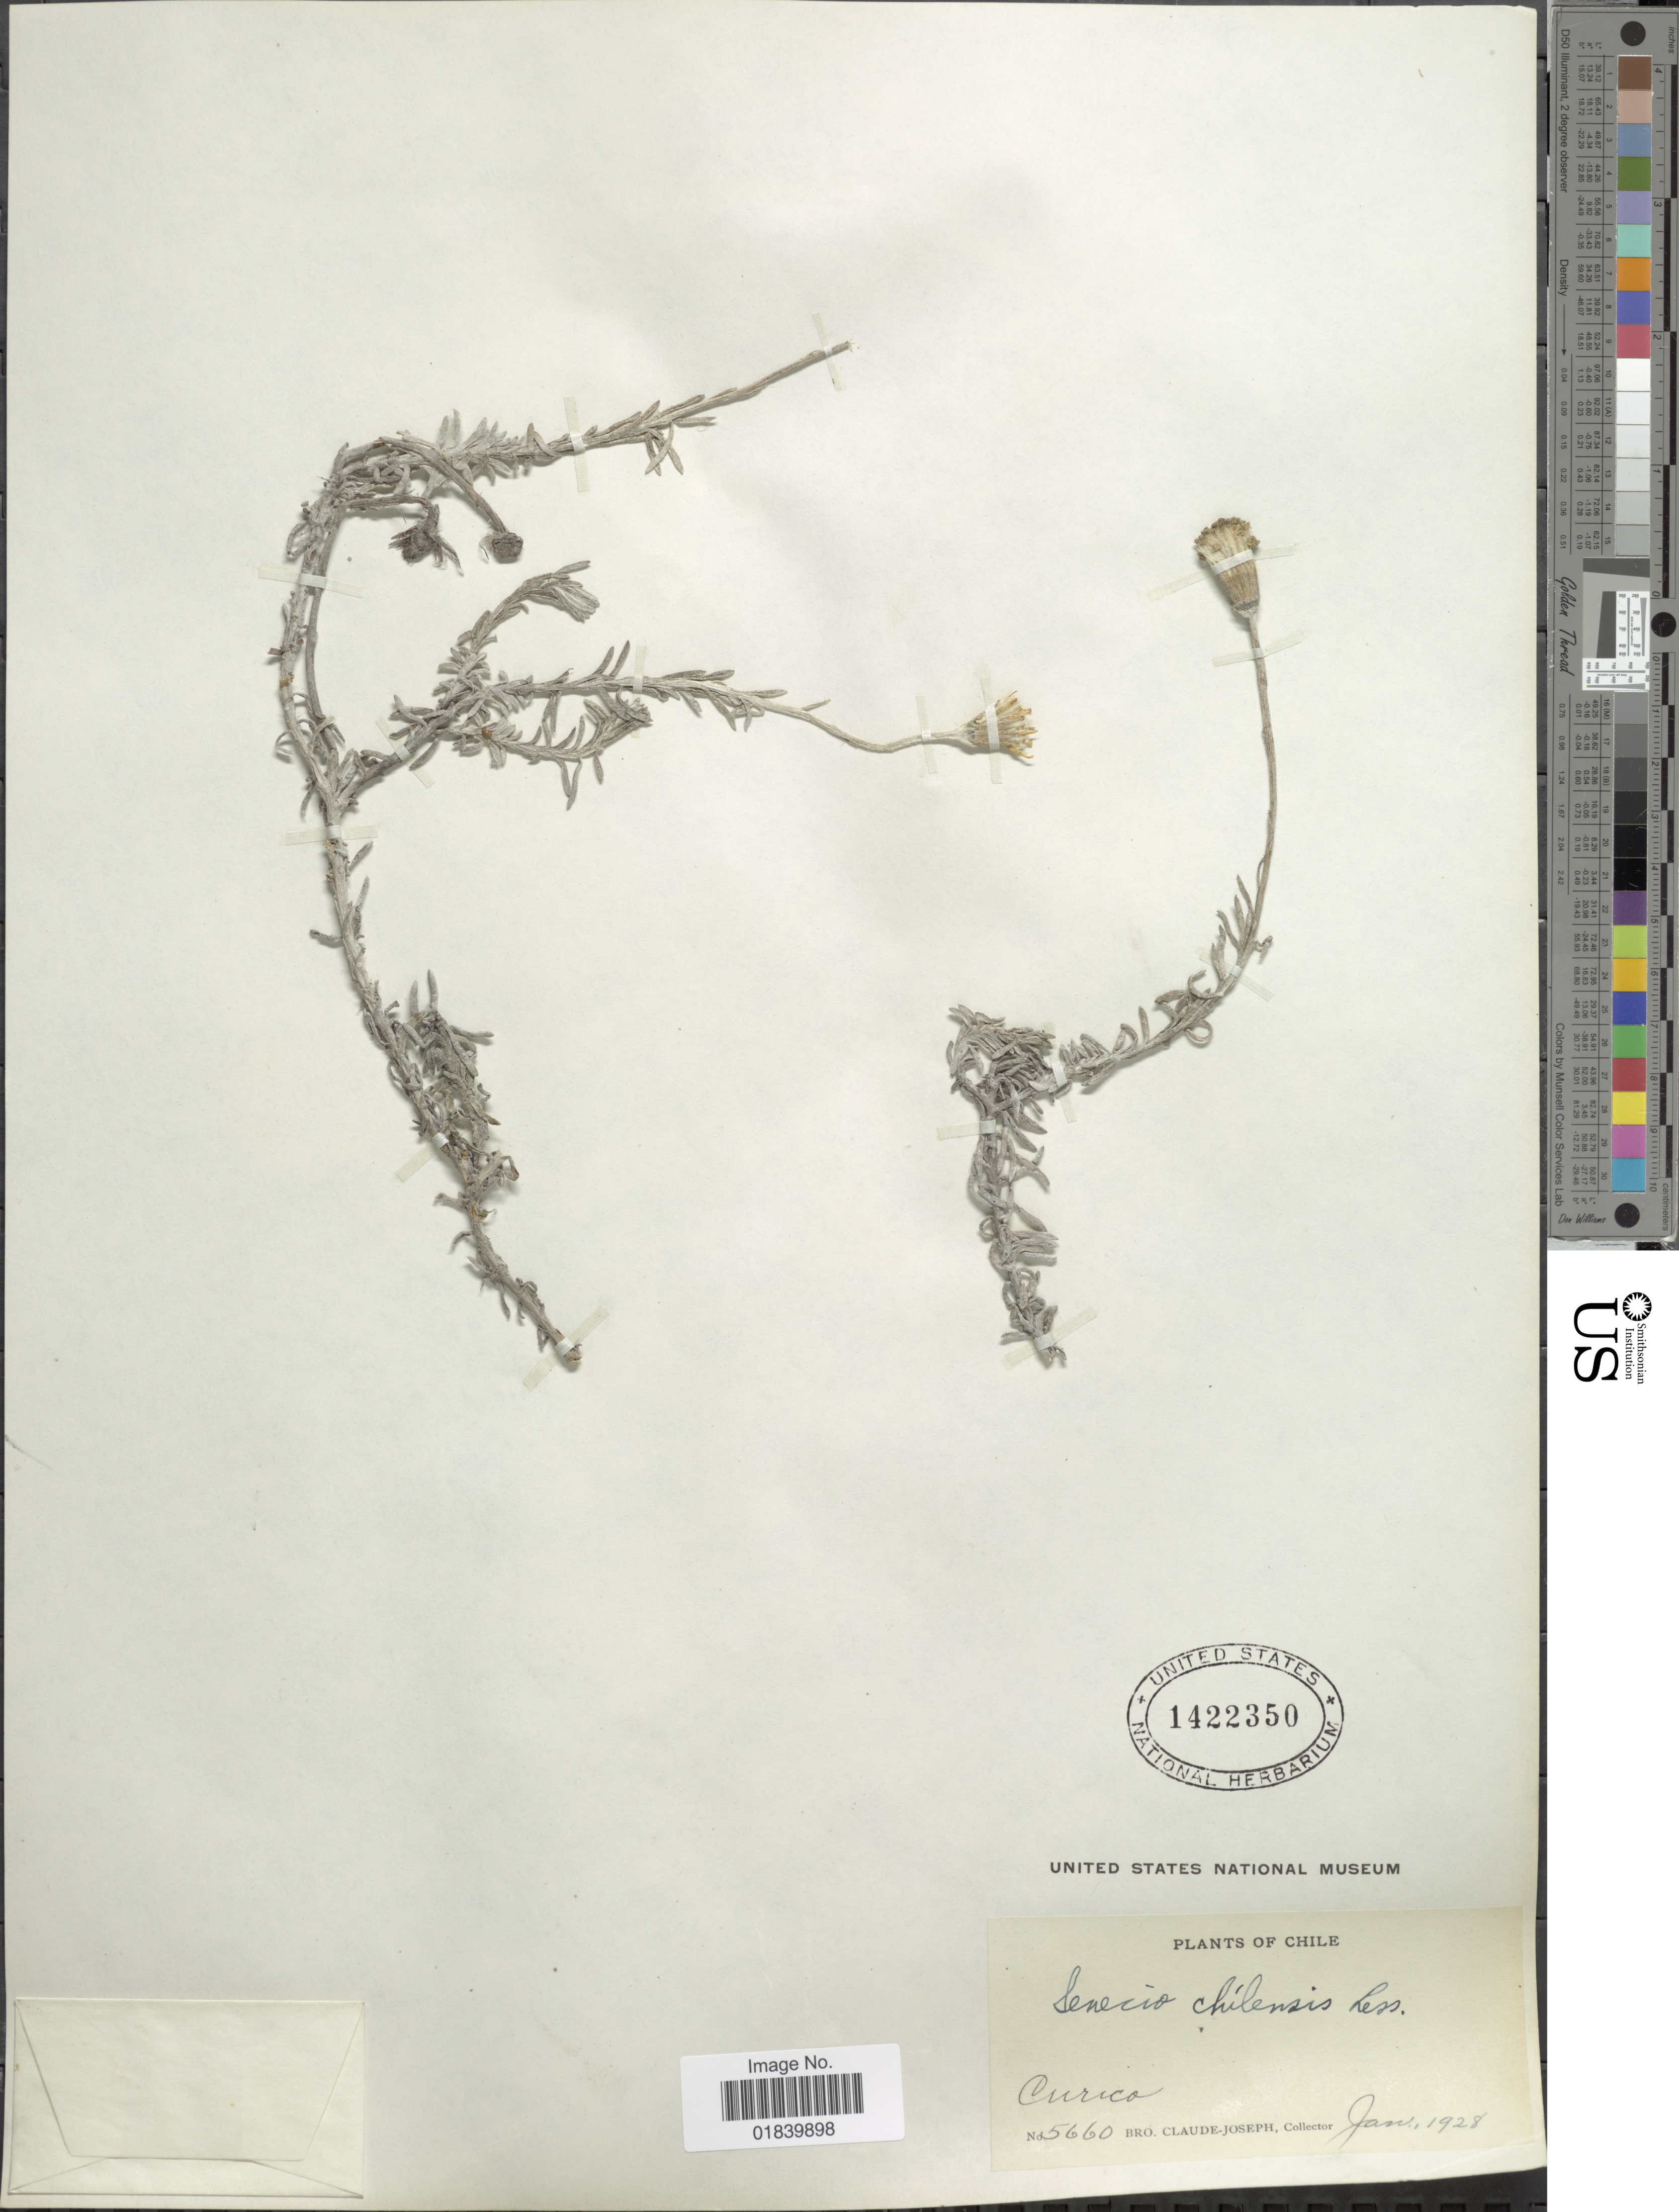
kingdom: Plantae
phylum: Tracheophyta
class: Magnoliopsida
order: Asterales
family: Asteraceae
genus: Senecio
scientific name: Senecio chilensis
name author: Less.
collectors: Bro. Claude-Joseph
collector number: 5660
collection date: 1928-01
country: Chile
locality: Curico.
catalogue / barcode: US 1422350